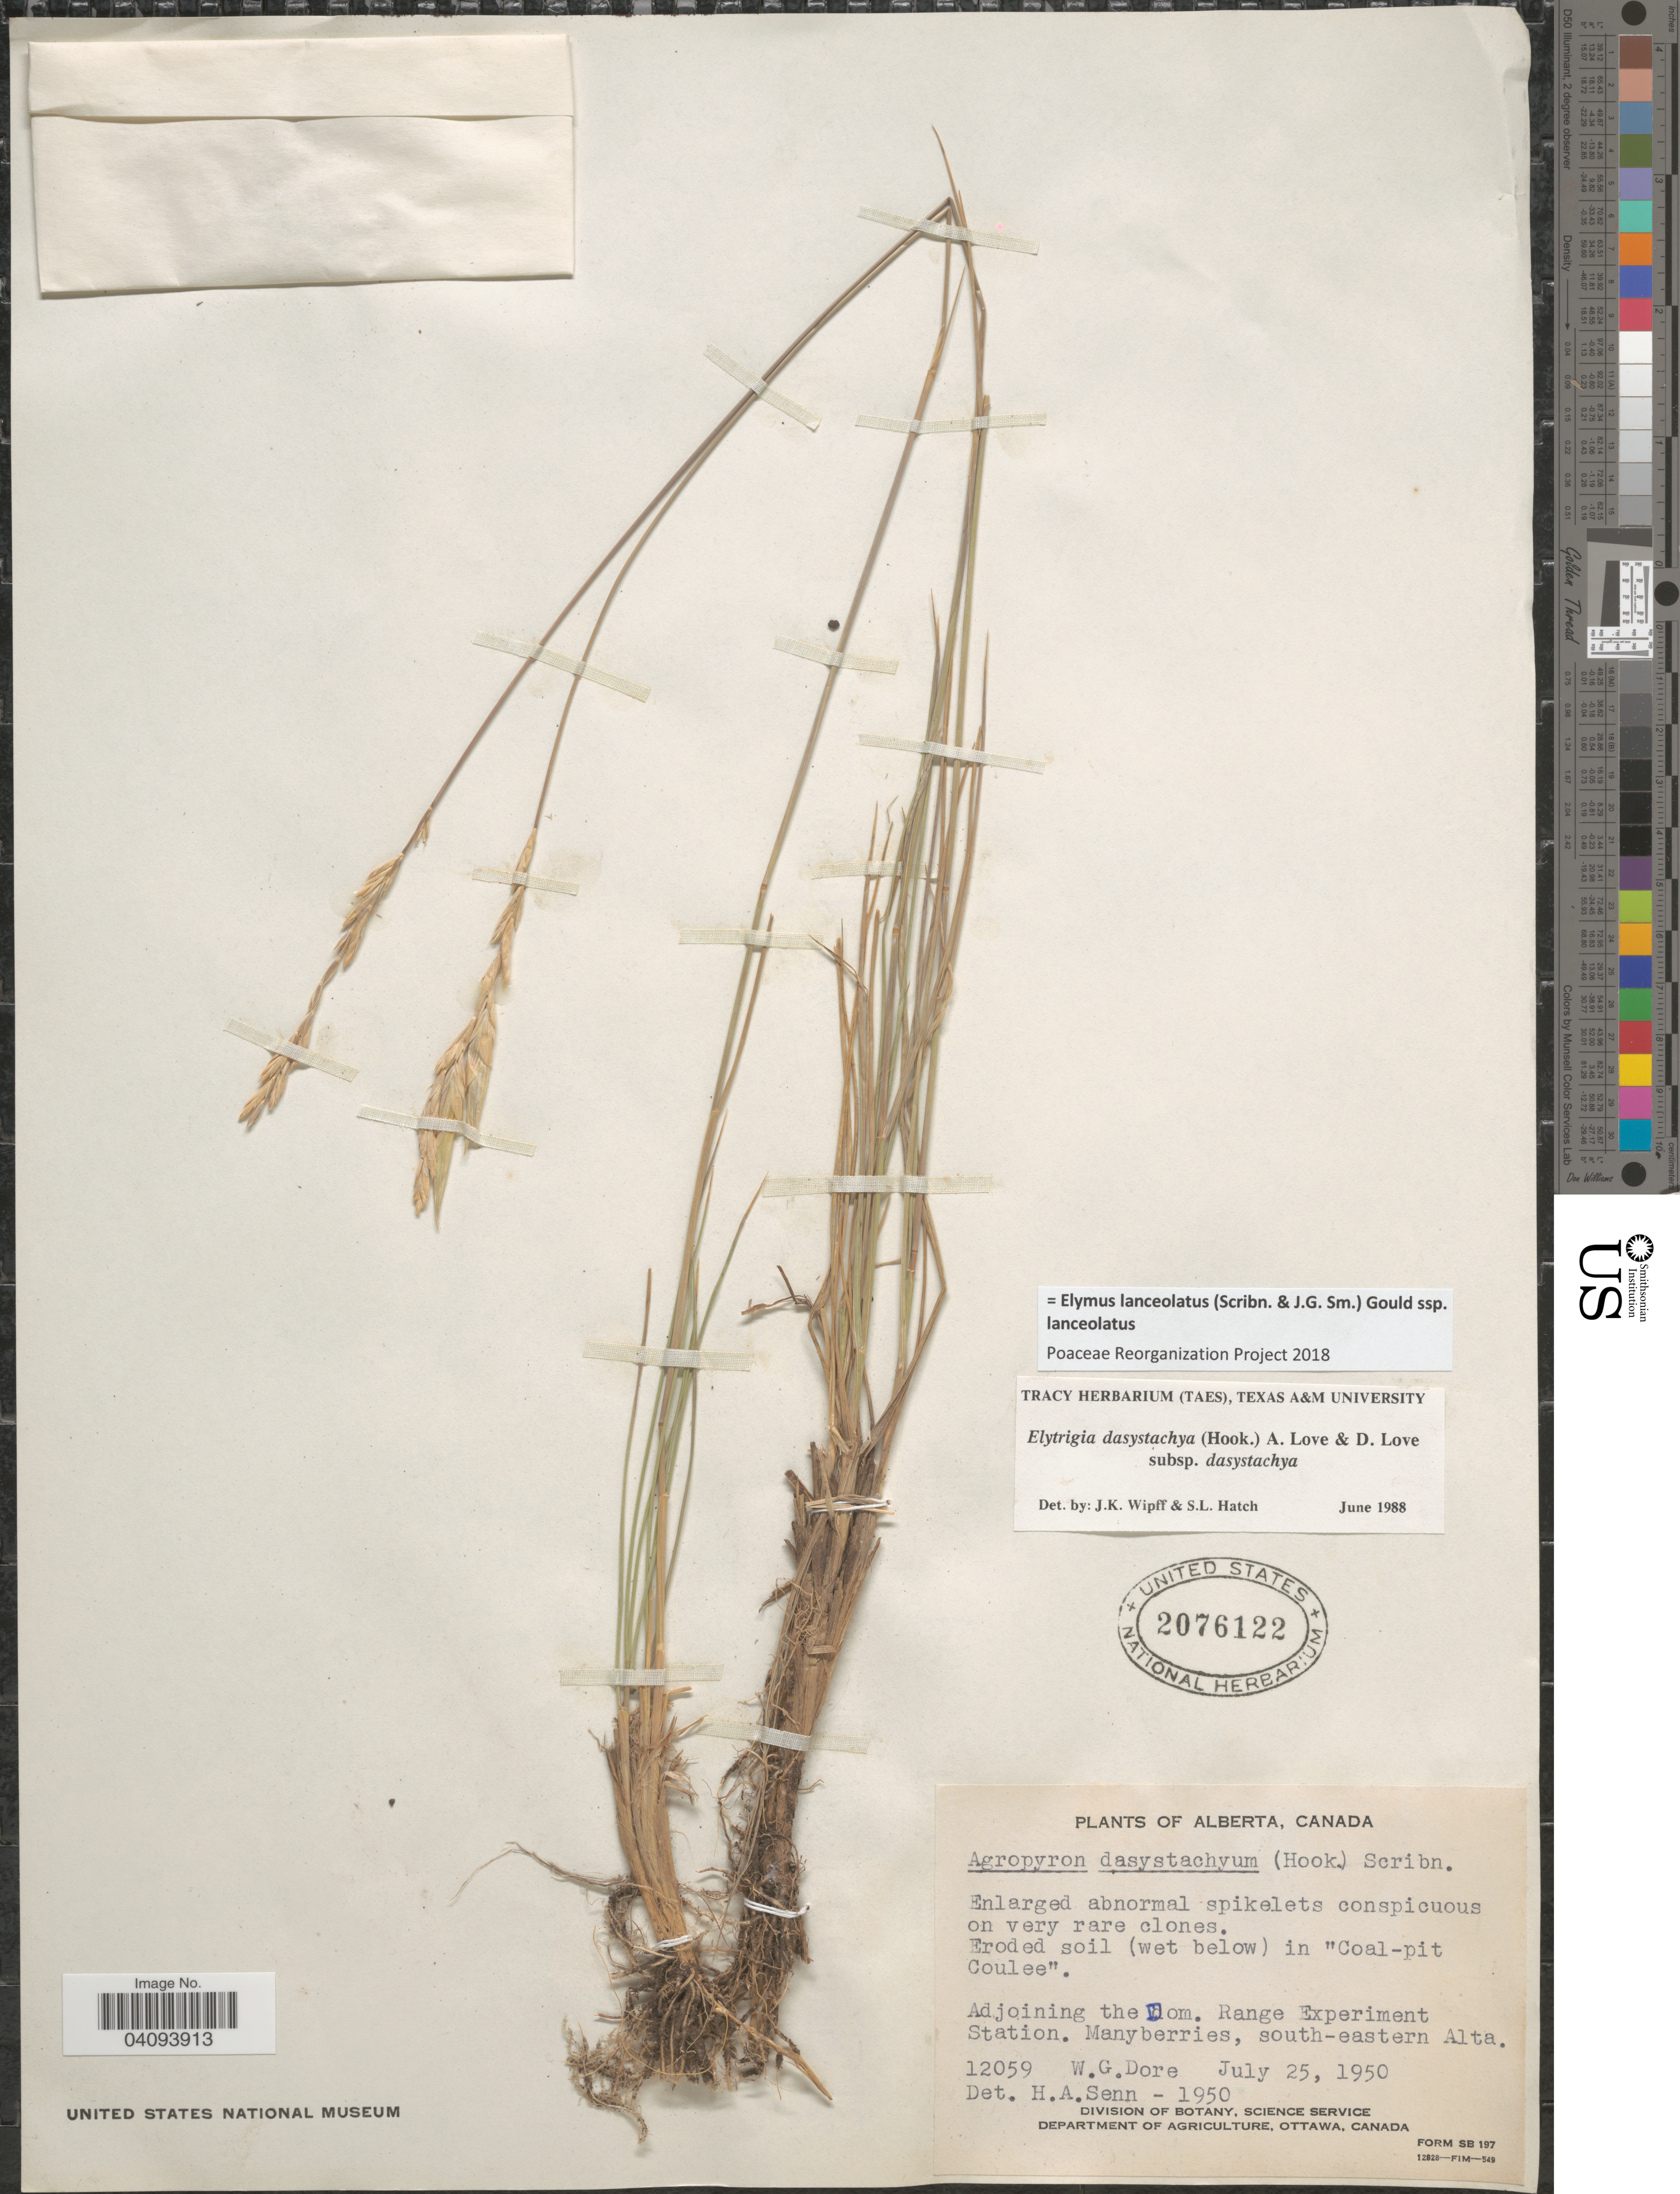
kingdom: Plantae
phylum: Tracheophyta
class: Liliopsida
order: Poales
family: Poaceae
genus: Elymus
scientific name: Elymus lanceolatus subsp. lanceolatus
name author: (Scribn. & J.G. Sm.) Gould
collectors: W. Dore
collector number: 12059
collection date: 1950-07-25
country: Canada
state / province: Alberta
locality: In "Coal-pit Coulee". Adjoining the Dom. Range Experiment Station. Manyberries, south-eastern Alta.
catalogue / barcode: US 2076122